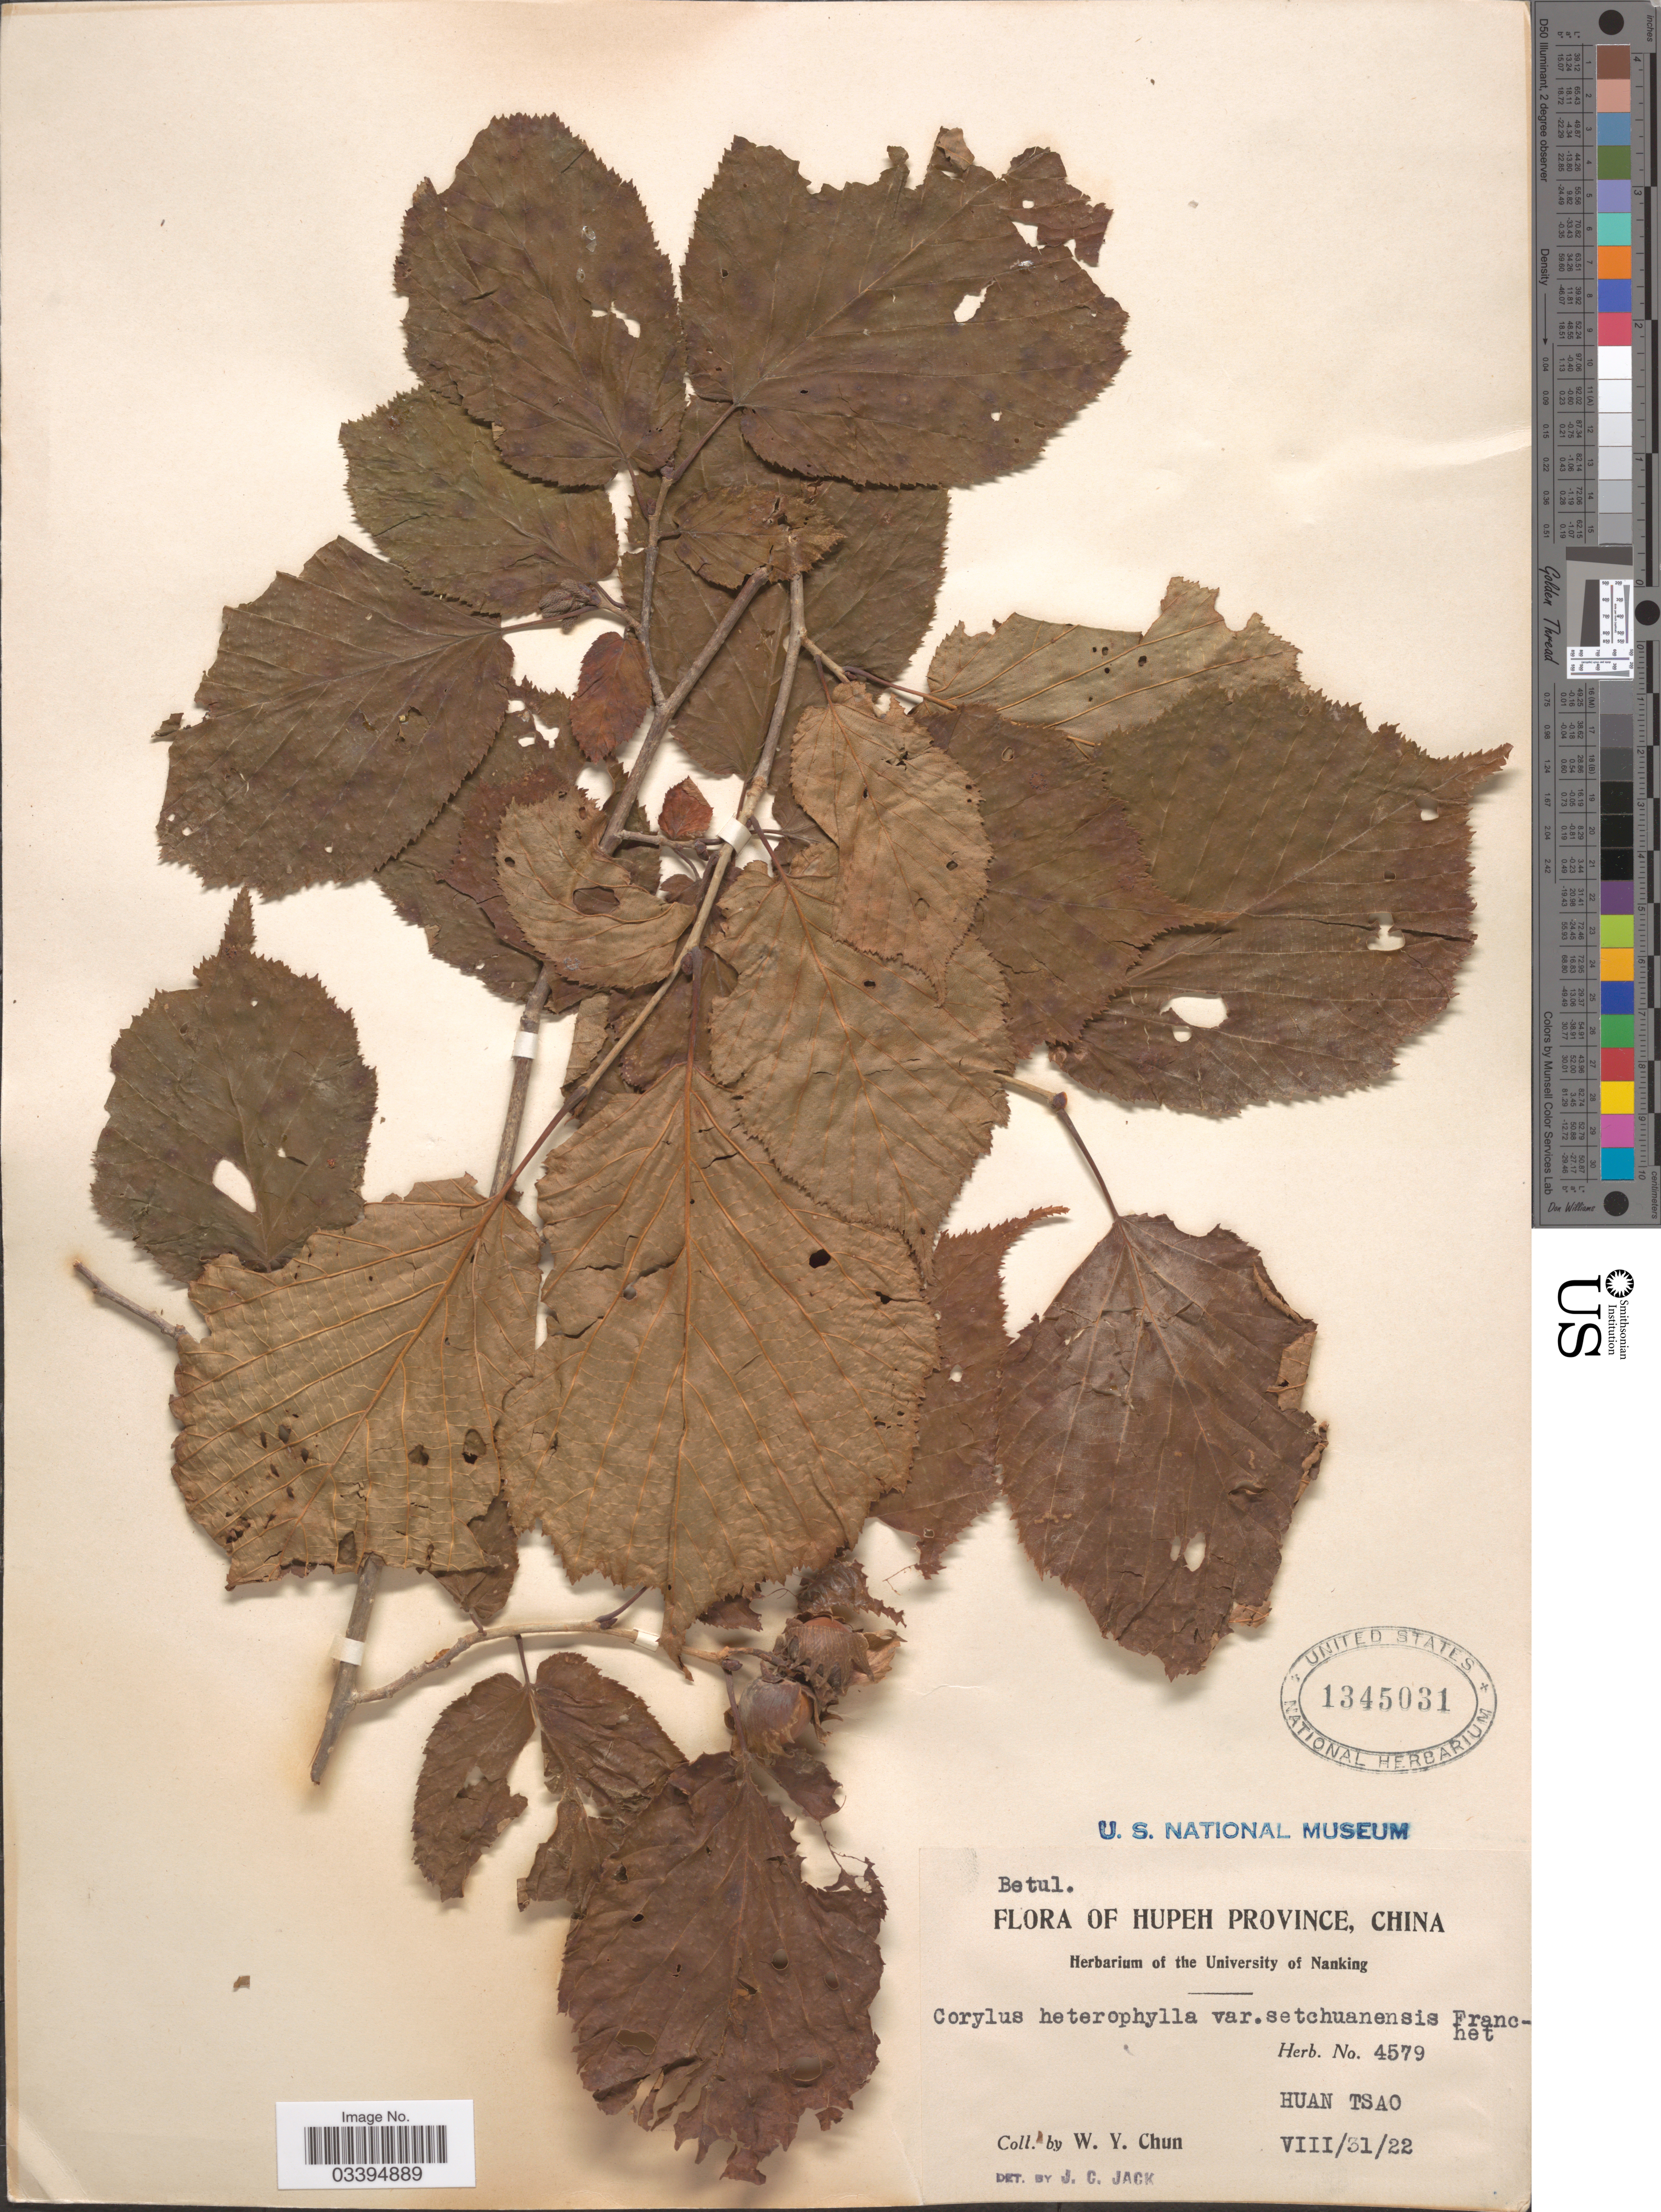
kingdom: Plantae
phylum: Tracheophyta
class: Magnoliopsida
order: Fagales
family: Betulaceae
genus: Corylus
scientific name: Corylus heterophylla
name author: Fisch. ex Trautv.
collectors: W. Y. Chun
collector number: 4579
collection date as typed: Transcribed d/m/y: 31/8/22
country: China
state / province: Hubei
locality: Hupeh Province. Huan Tsao.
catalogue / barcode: US 1345031